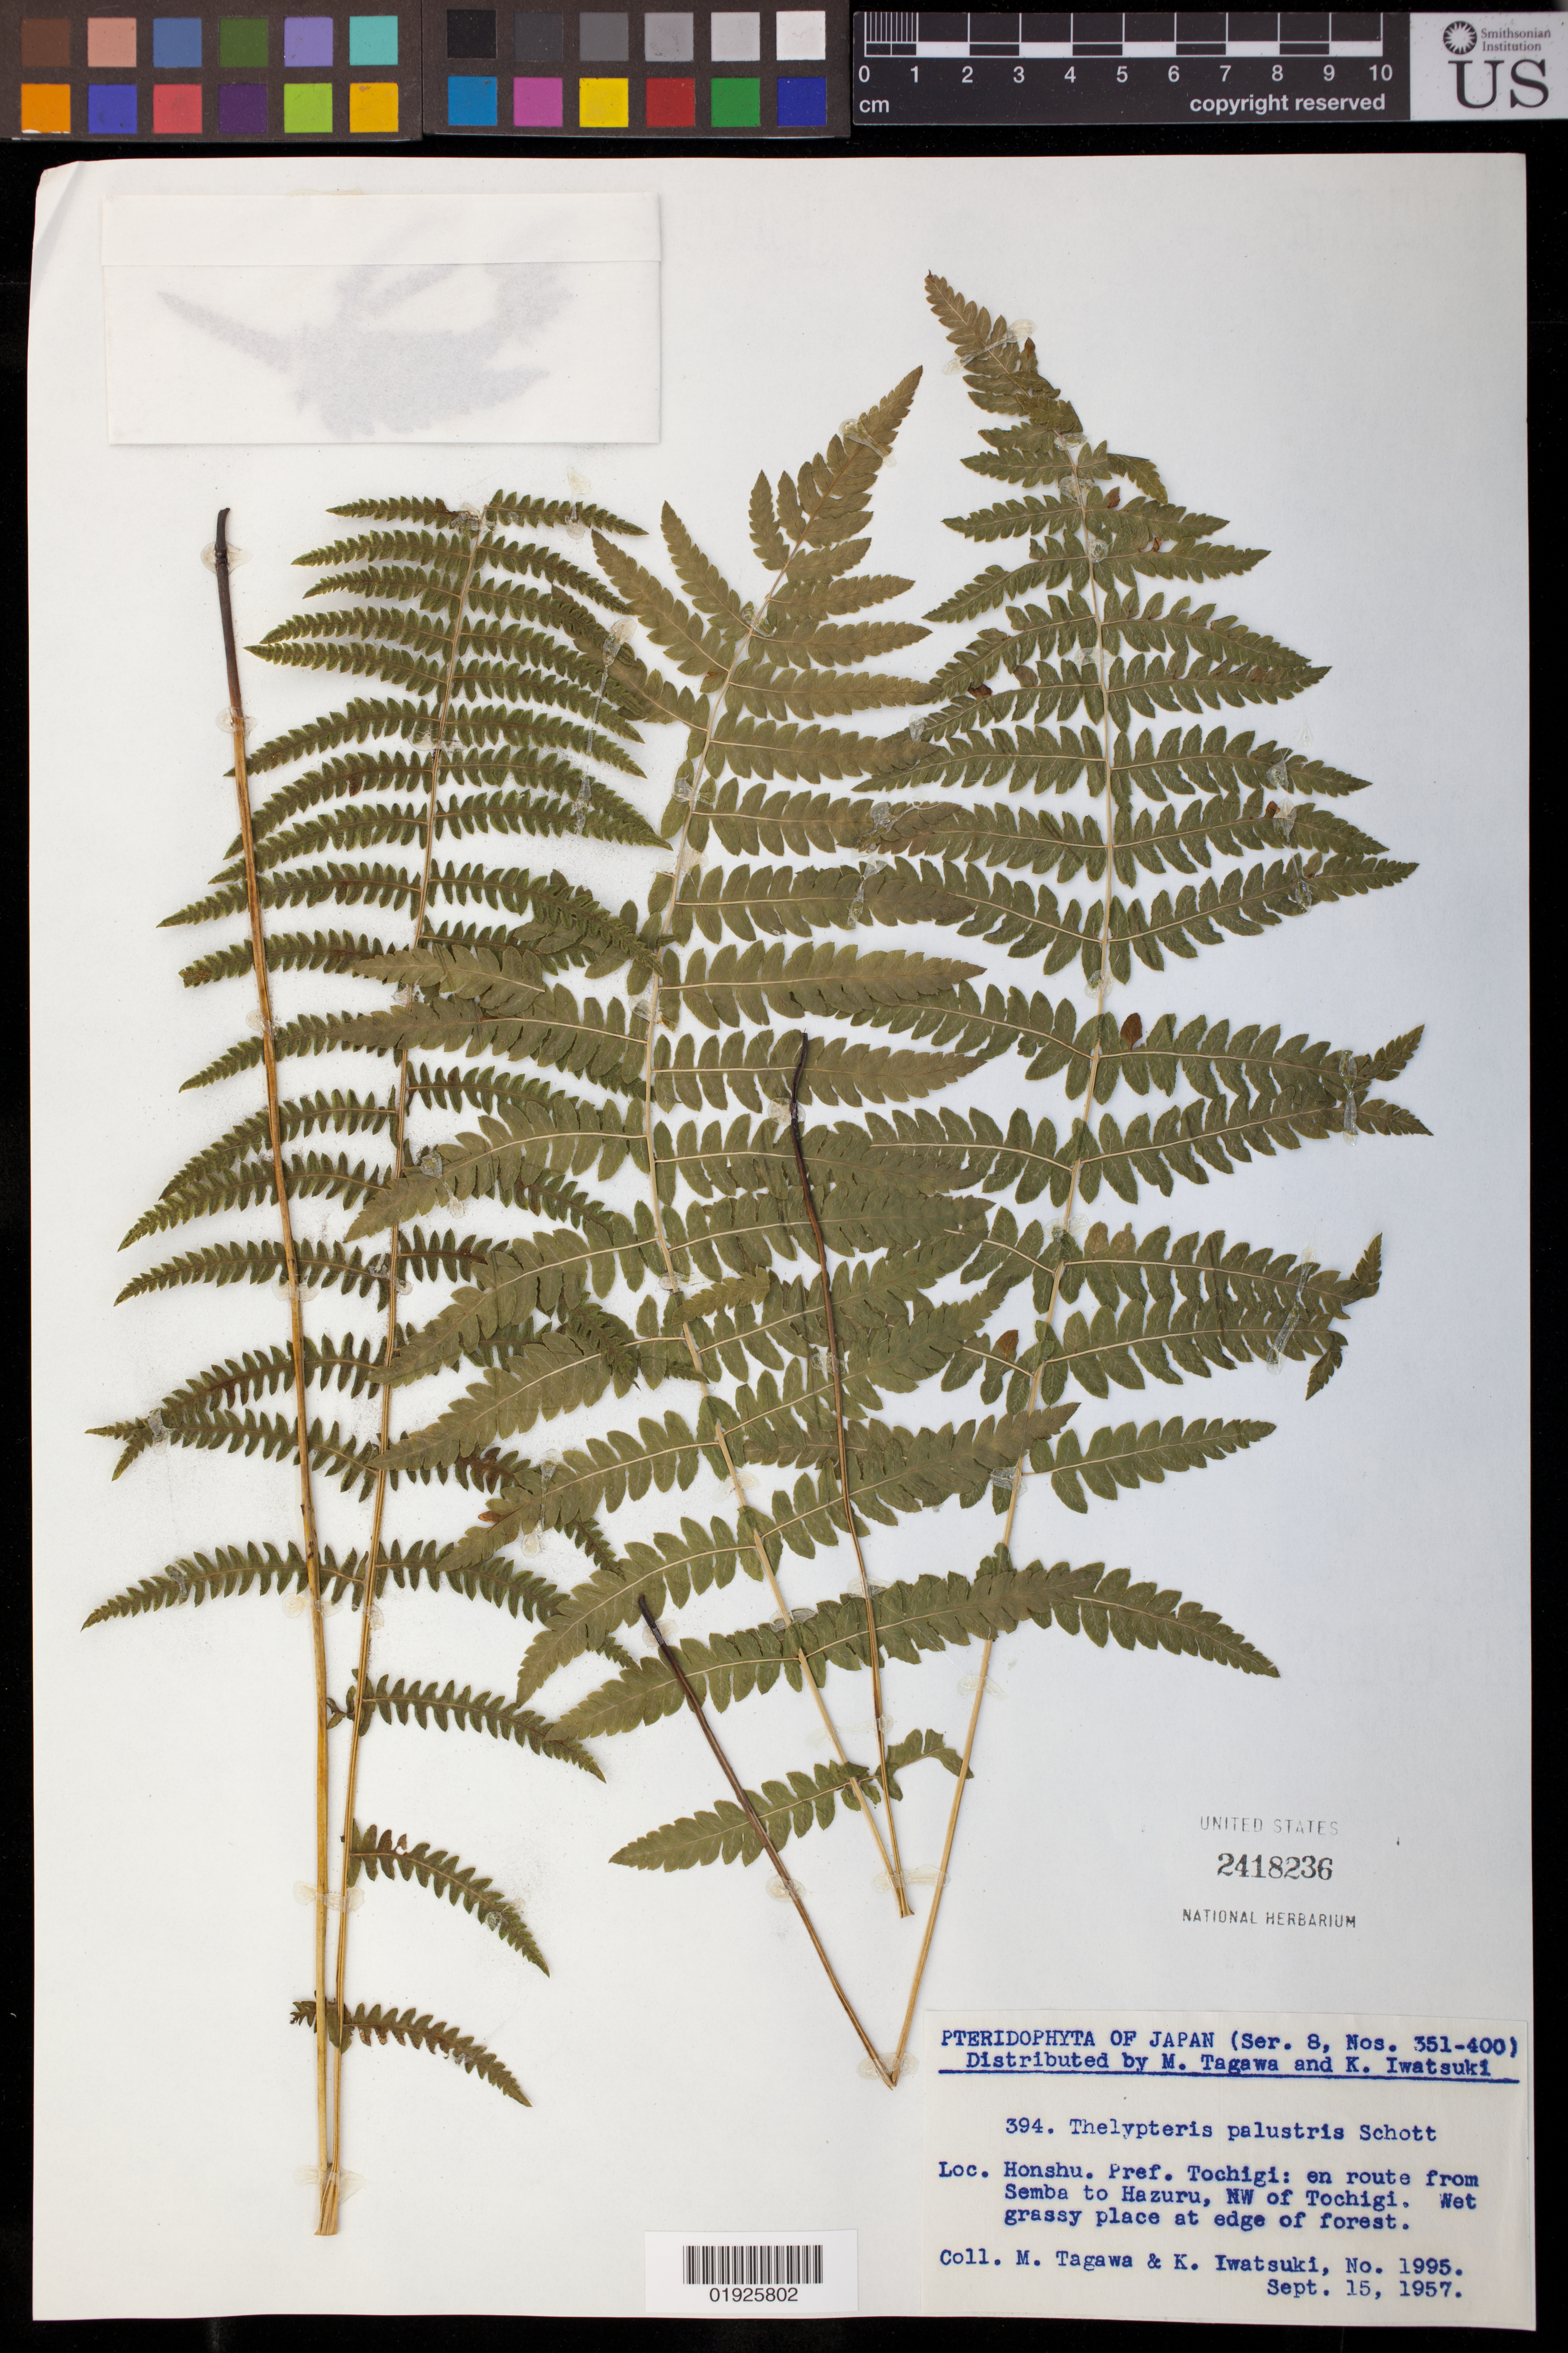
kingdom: Plantae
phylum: Tracheophyta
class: Polypodiopsida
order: Polypodiales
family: Thelypteridaceae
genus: Thelypteris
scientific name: Thelypteris palustris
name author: (Salisb.) Schott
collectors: M. Tagawa & K. Iwatsuki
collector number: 1995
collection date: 1957-09-15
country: Japan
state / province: Totigi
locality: Loc. Honshu. en route from Semba to Hazuru, NW of Tochigi.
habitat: Wet grassy place at edge of forest.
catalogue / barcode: US 2418236